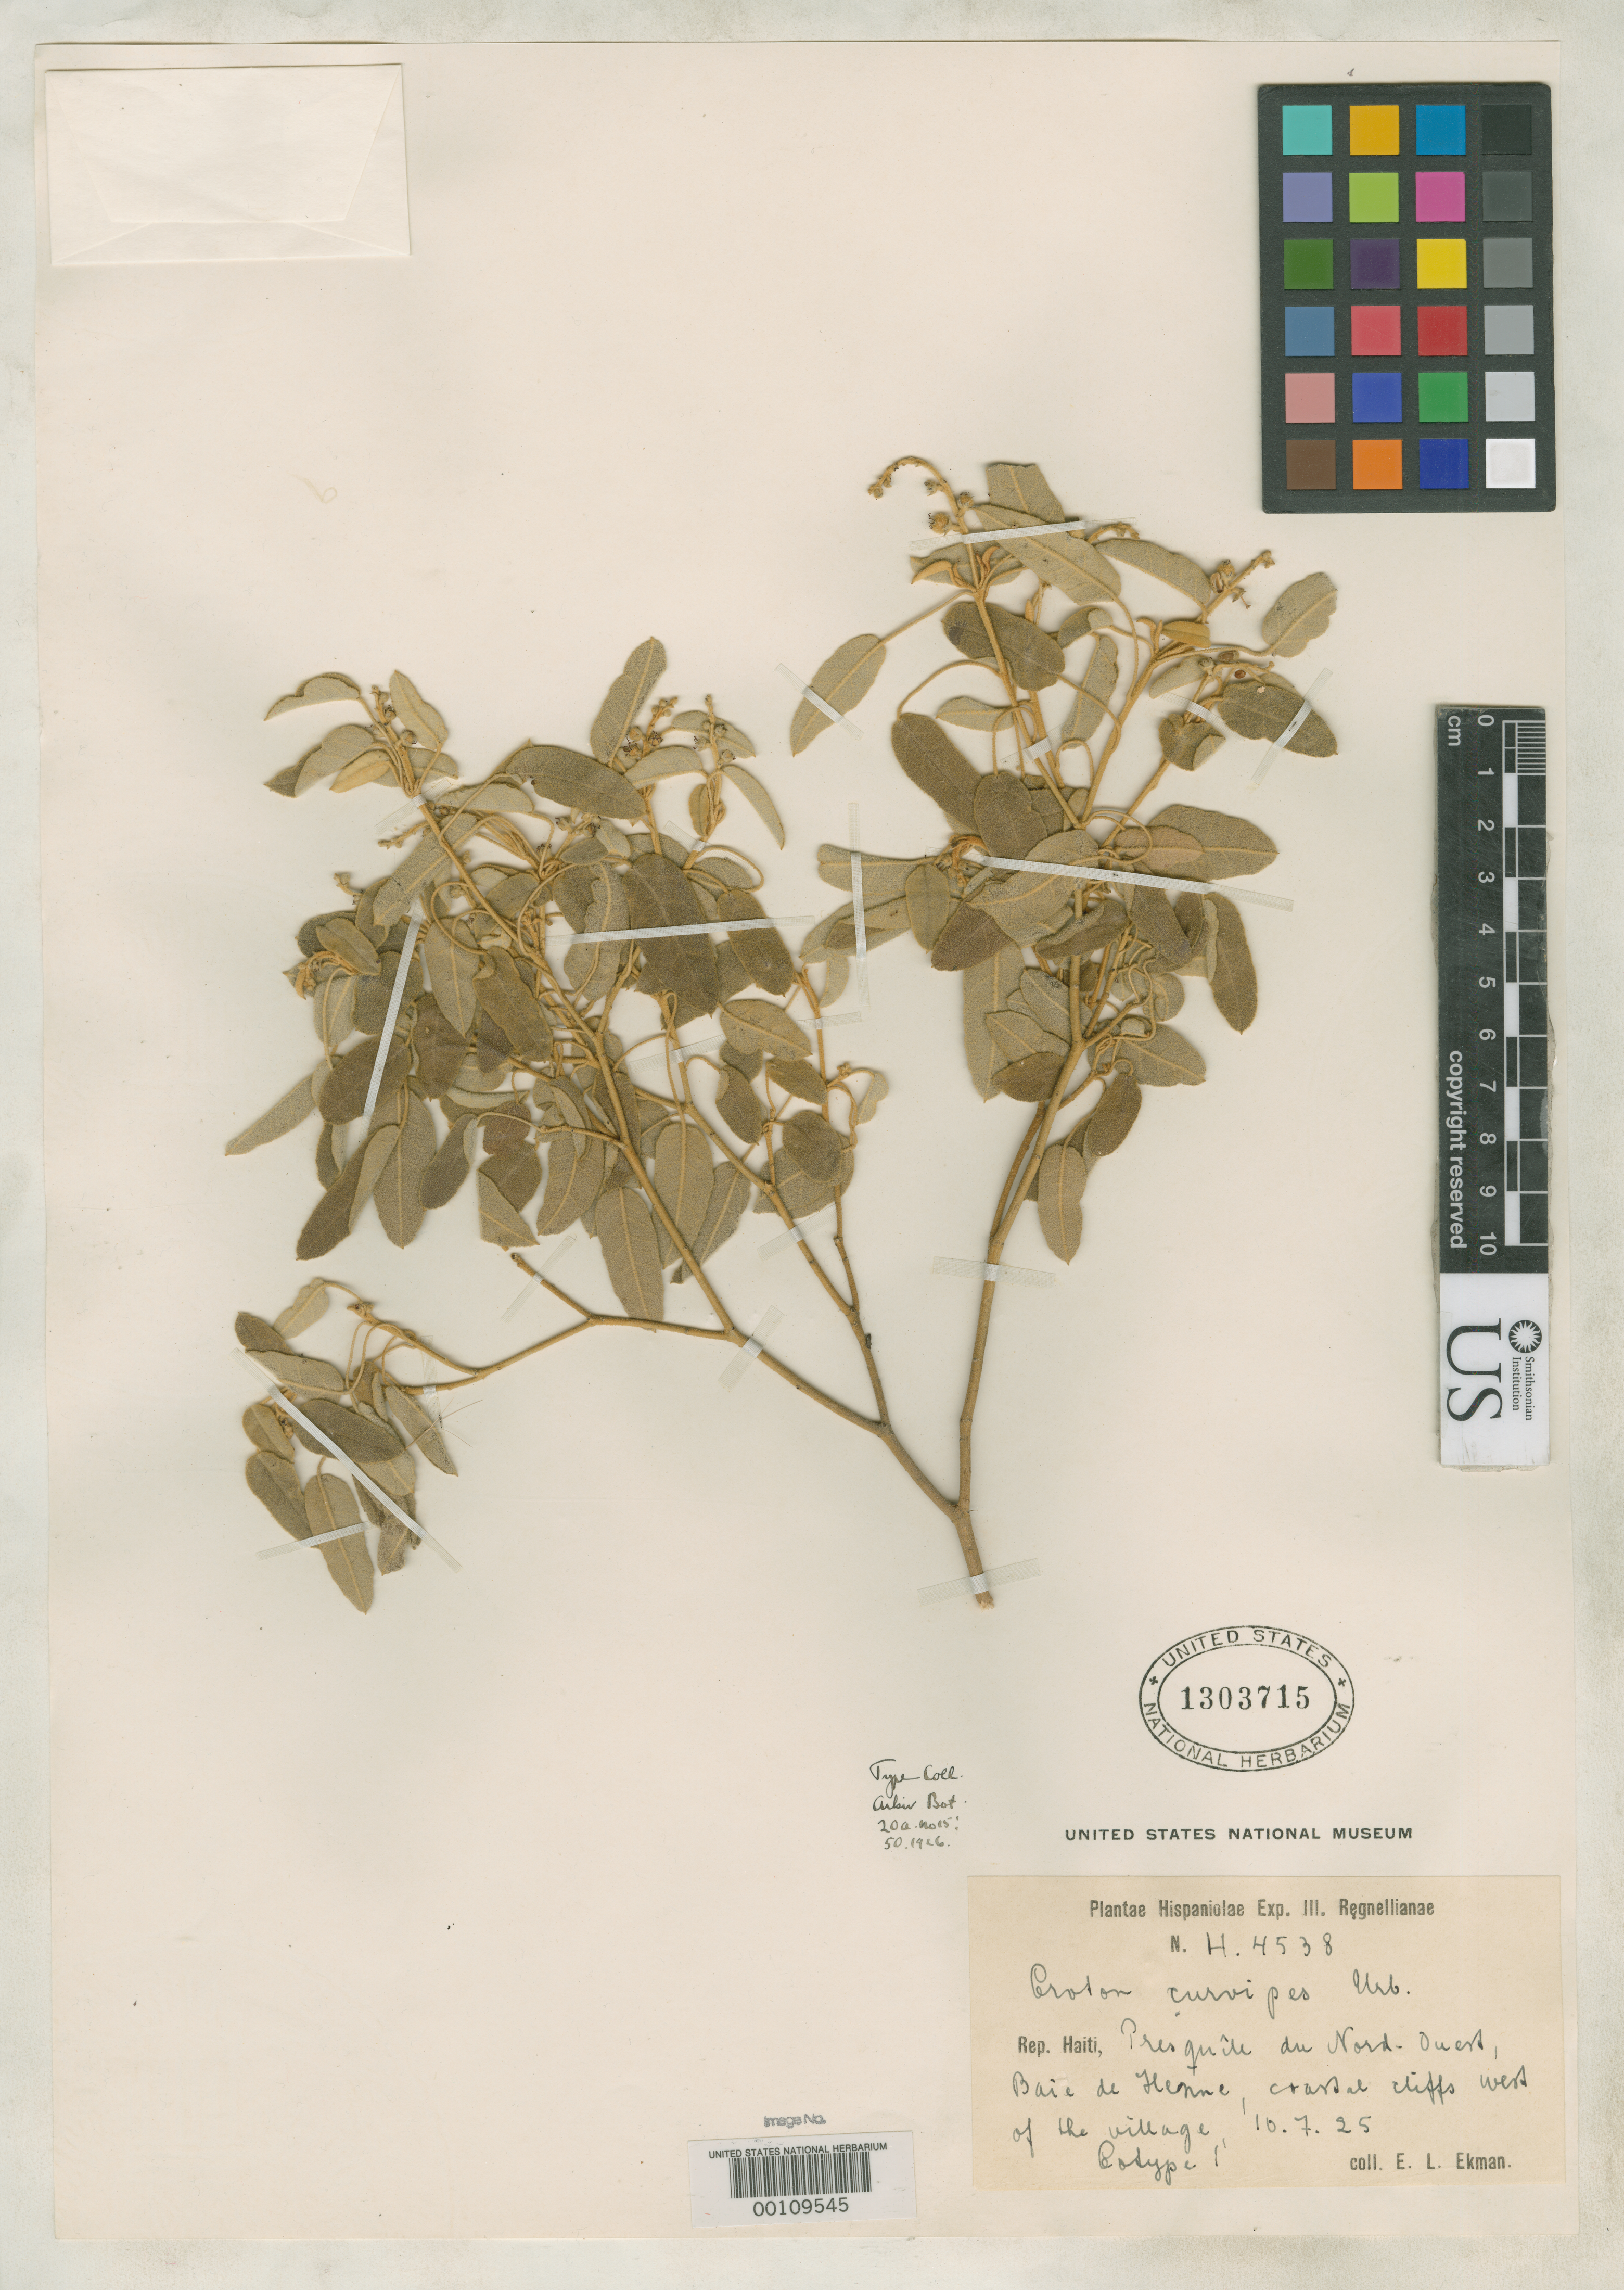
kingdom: Plantae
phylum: Tracheophyta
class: Magnoliopsida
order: Malpighiales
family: Euphorbiaceae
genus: Croton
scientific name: Croton curvipes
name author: Urb.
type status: Isotype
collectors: E. L. Ekman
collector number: H 4538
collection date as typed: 10 Jul 1925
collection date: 1925-07-10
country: Haiti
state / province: Nord-Ouest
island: Hispaniola Island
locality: Henne, cliffs W of village.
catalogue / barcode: US 1303715